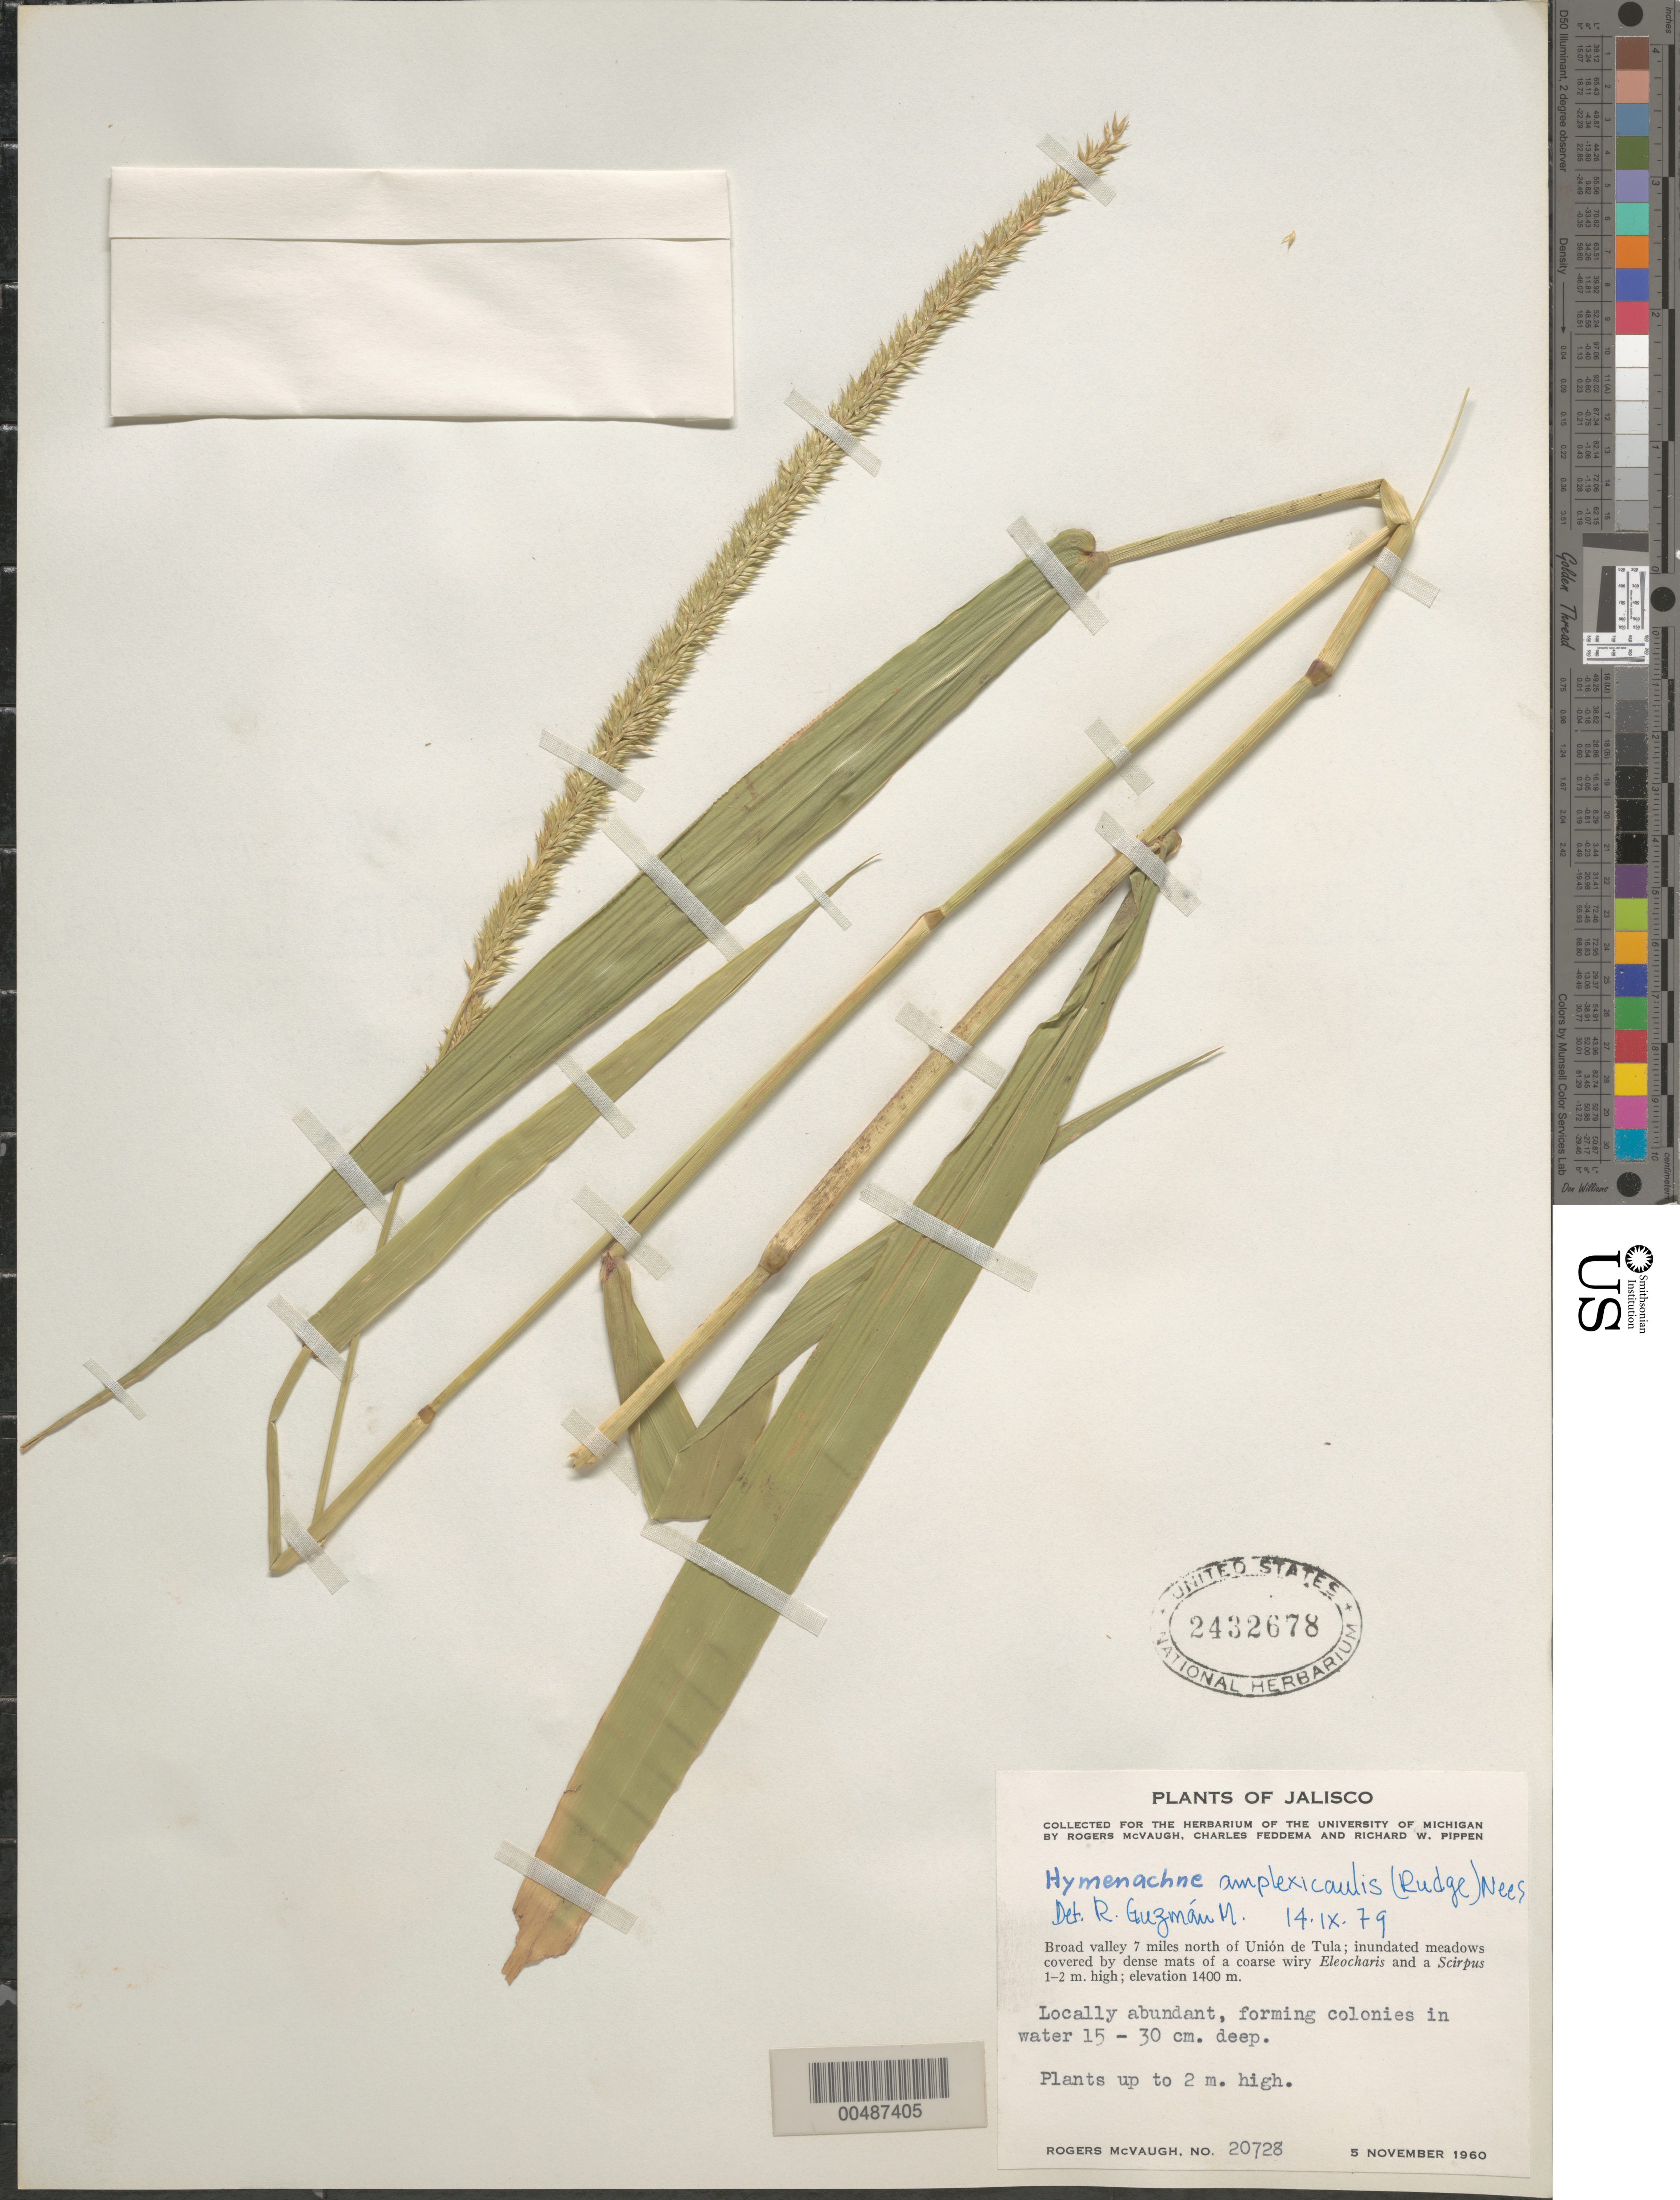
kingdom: Plantae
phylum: Tracheophyta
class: Liliopsida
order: Poales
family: Poaceae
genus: Hymenachne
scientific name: Hymenachne amplexicaulis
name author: (Rudge) Nees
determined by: Guzm n-M., R.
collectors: R. McVaugh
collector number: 20728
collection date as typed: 5 Nov 1960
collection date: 1960-11-05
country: Mexico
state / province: Jalisco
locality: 7 mi N of Unión de Tula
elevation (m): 1400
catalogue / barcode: US 2432678